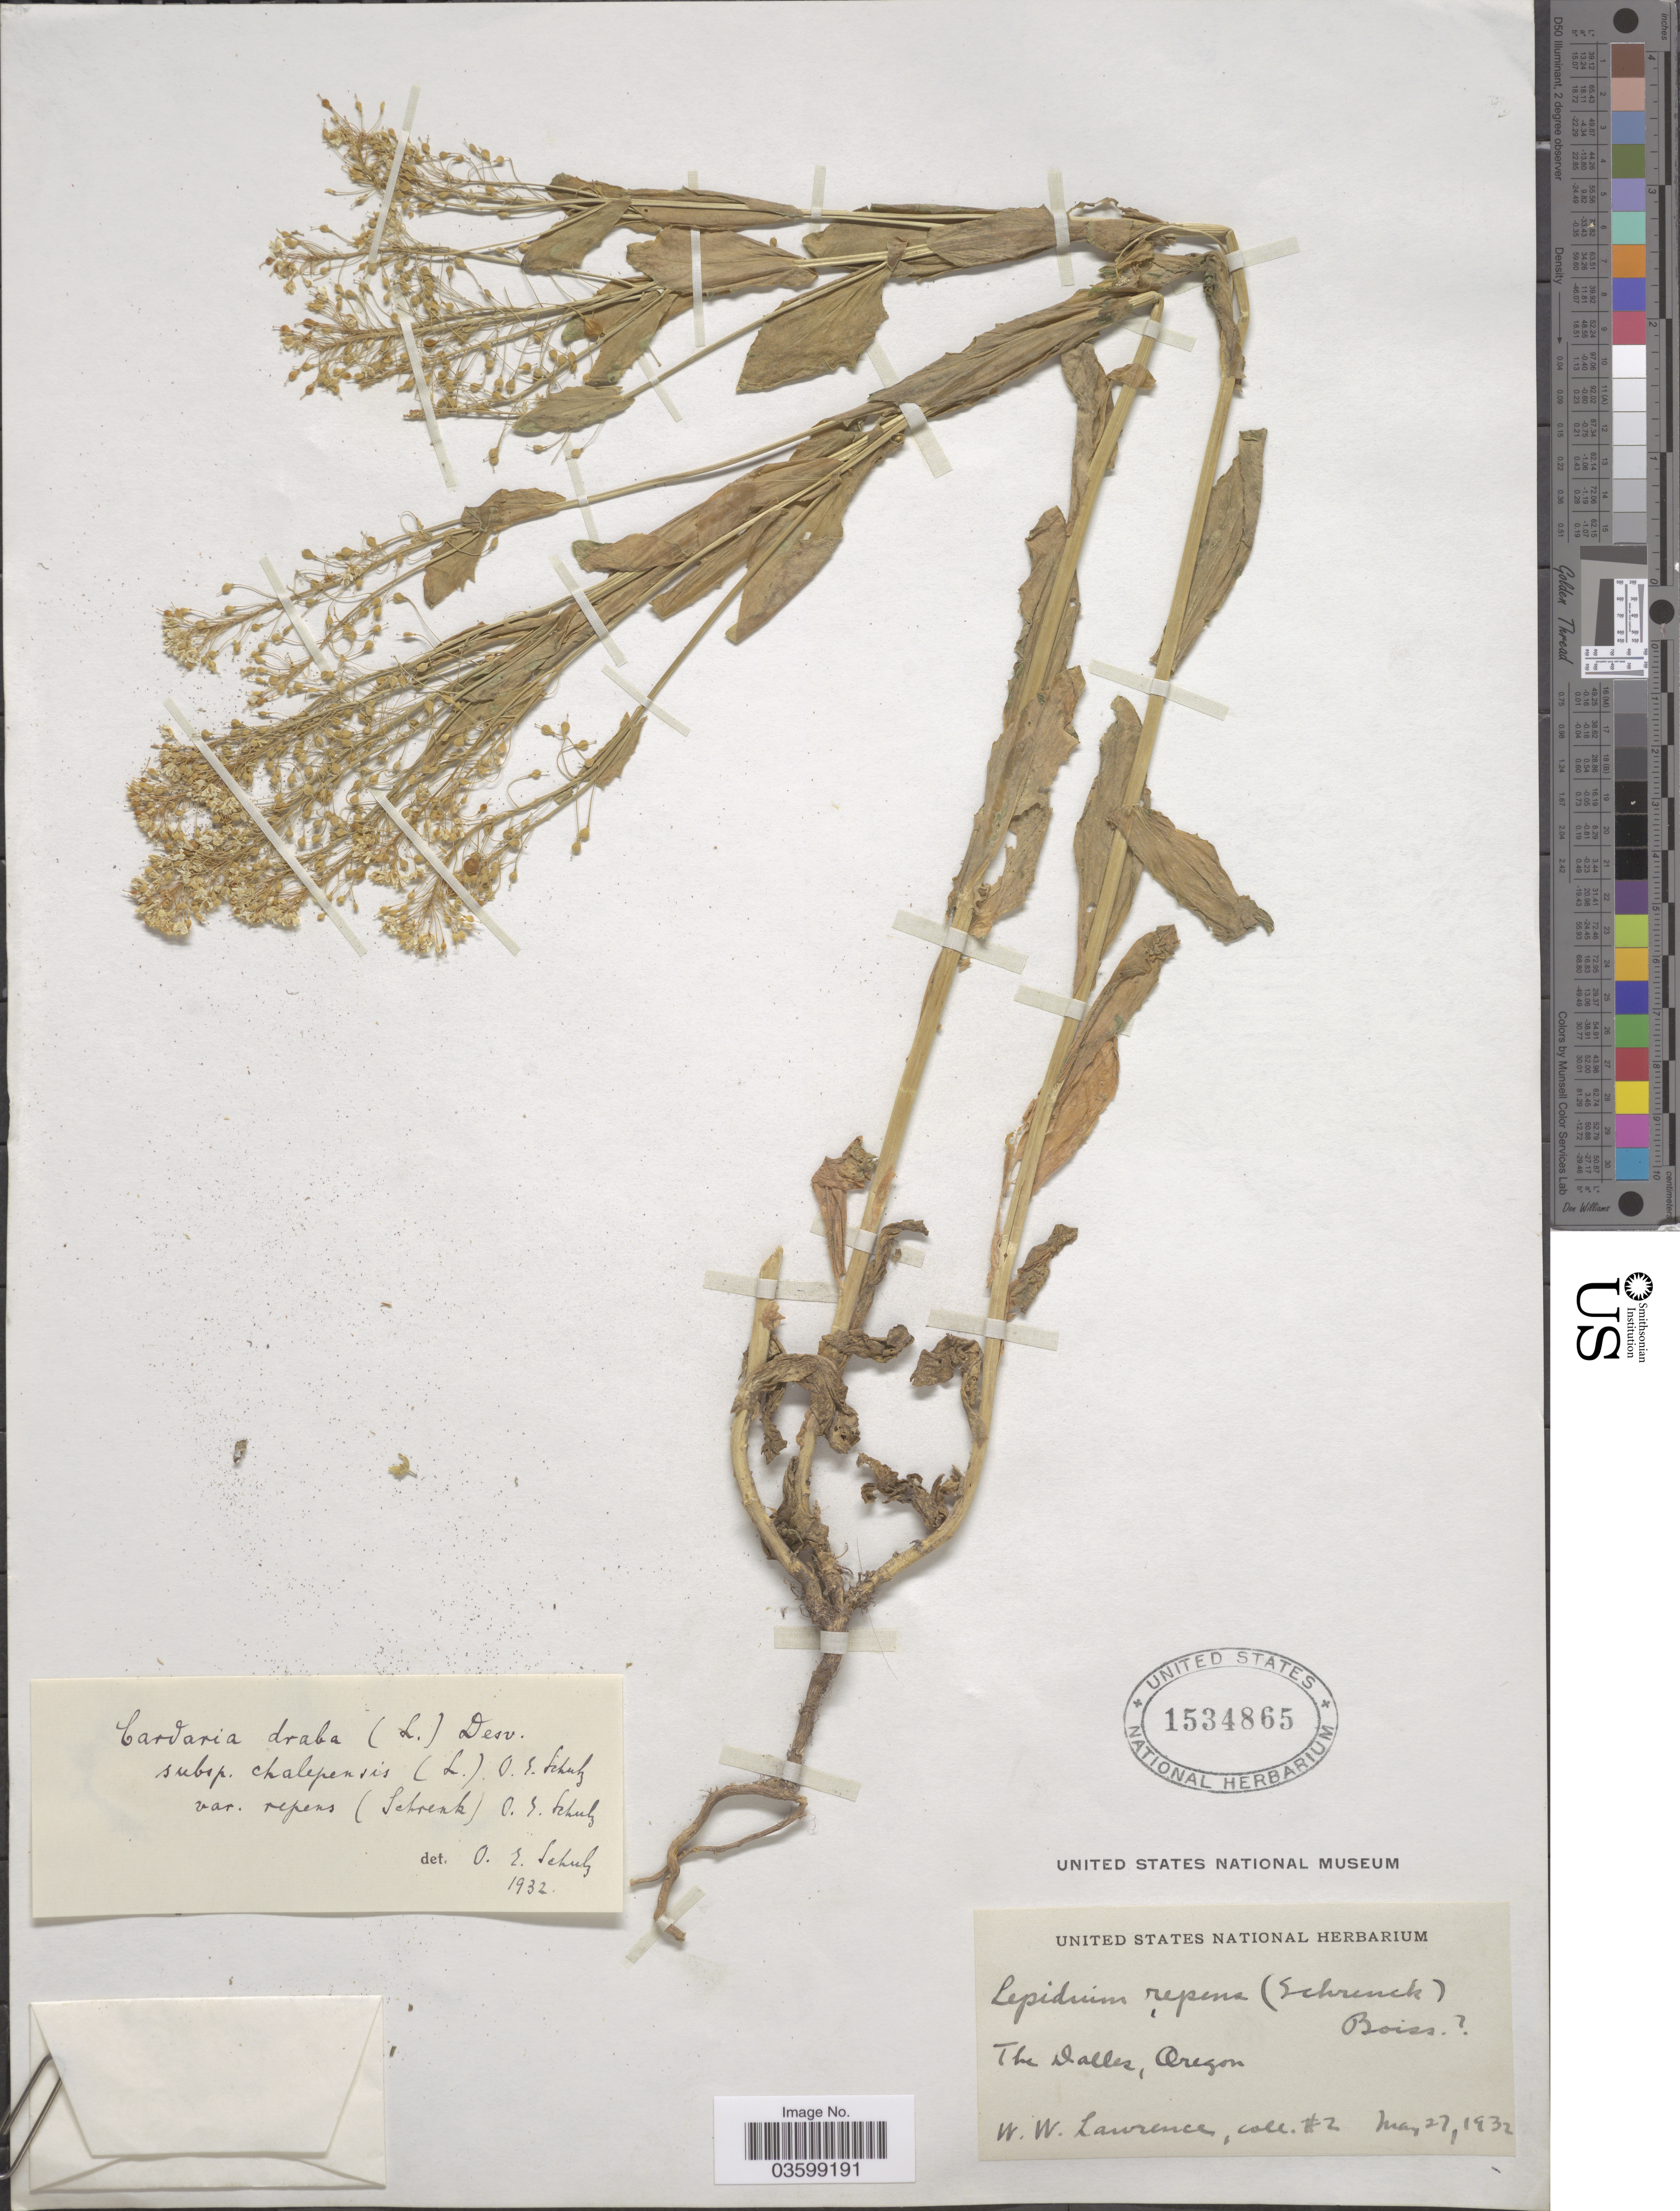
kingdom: Plantae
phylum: Tracheophyta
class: Magnoliopsida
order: Brassicales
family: Brassicaceae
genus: Lepidium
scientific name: Lepidium repens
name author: (Schrenk) Boiss.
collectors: W. Lawrence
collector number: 2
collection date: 1932-05-27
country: United States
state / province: Oregon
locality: The Dalles.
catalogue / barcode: US 1534865